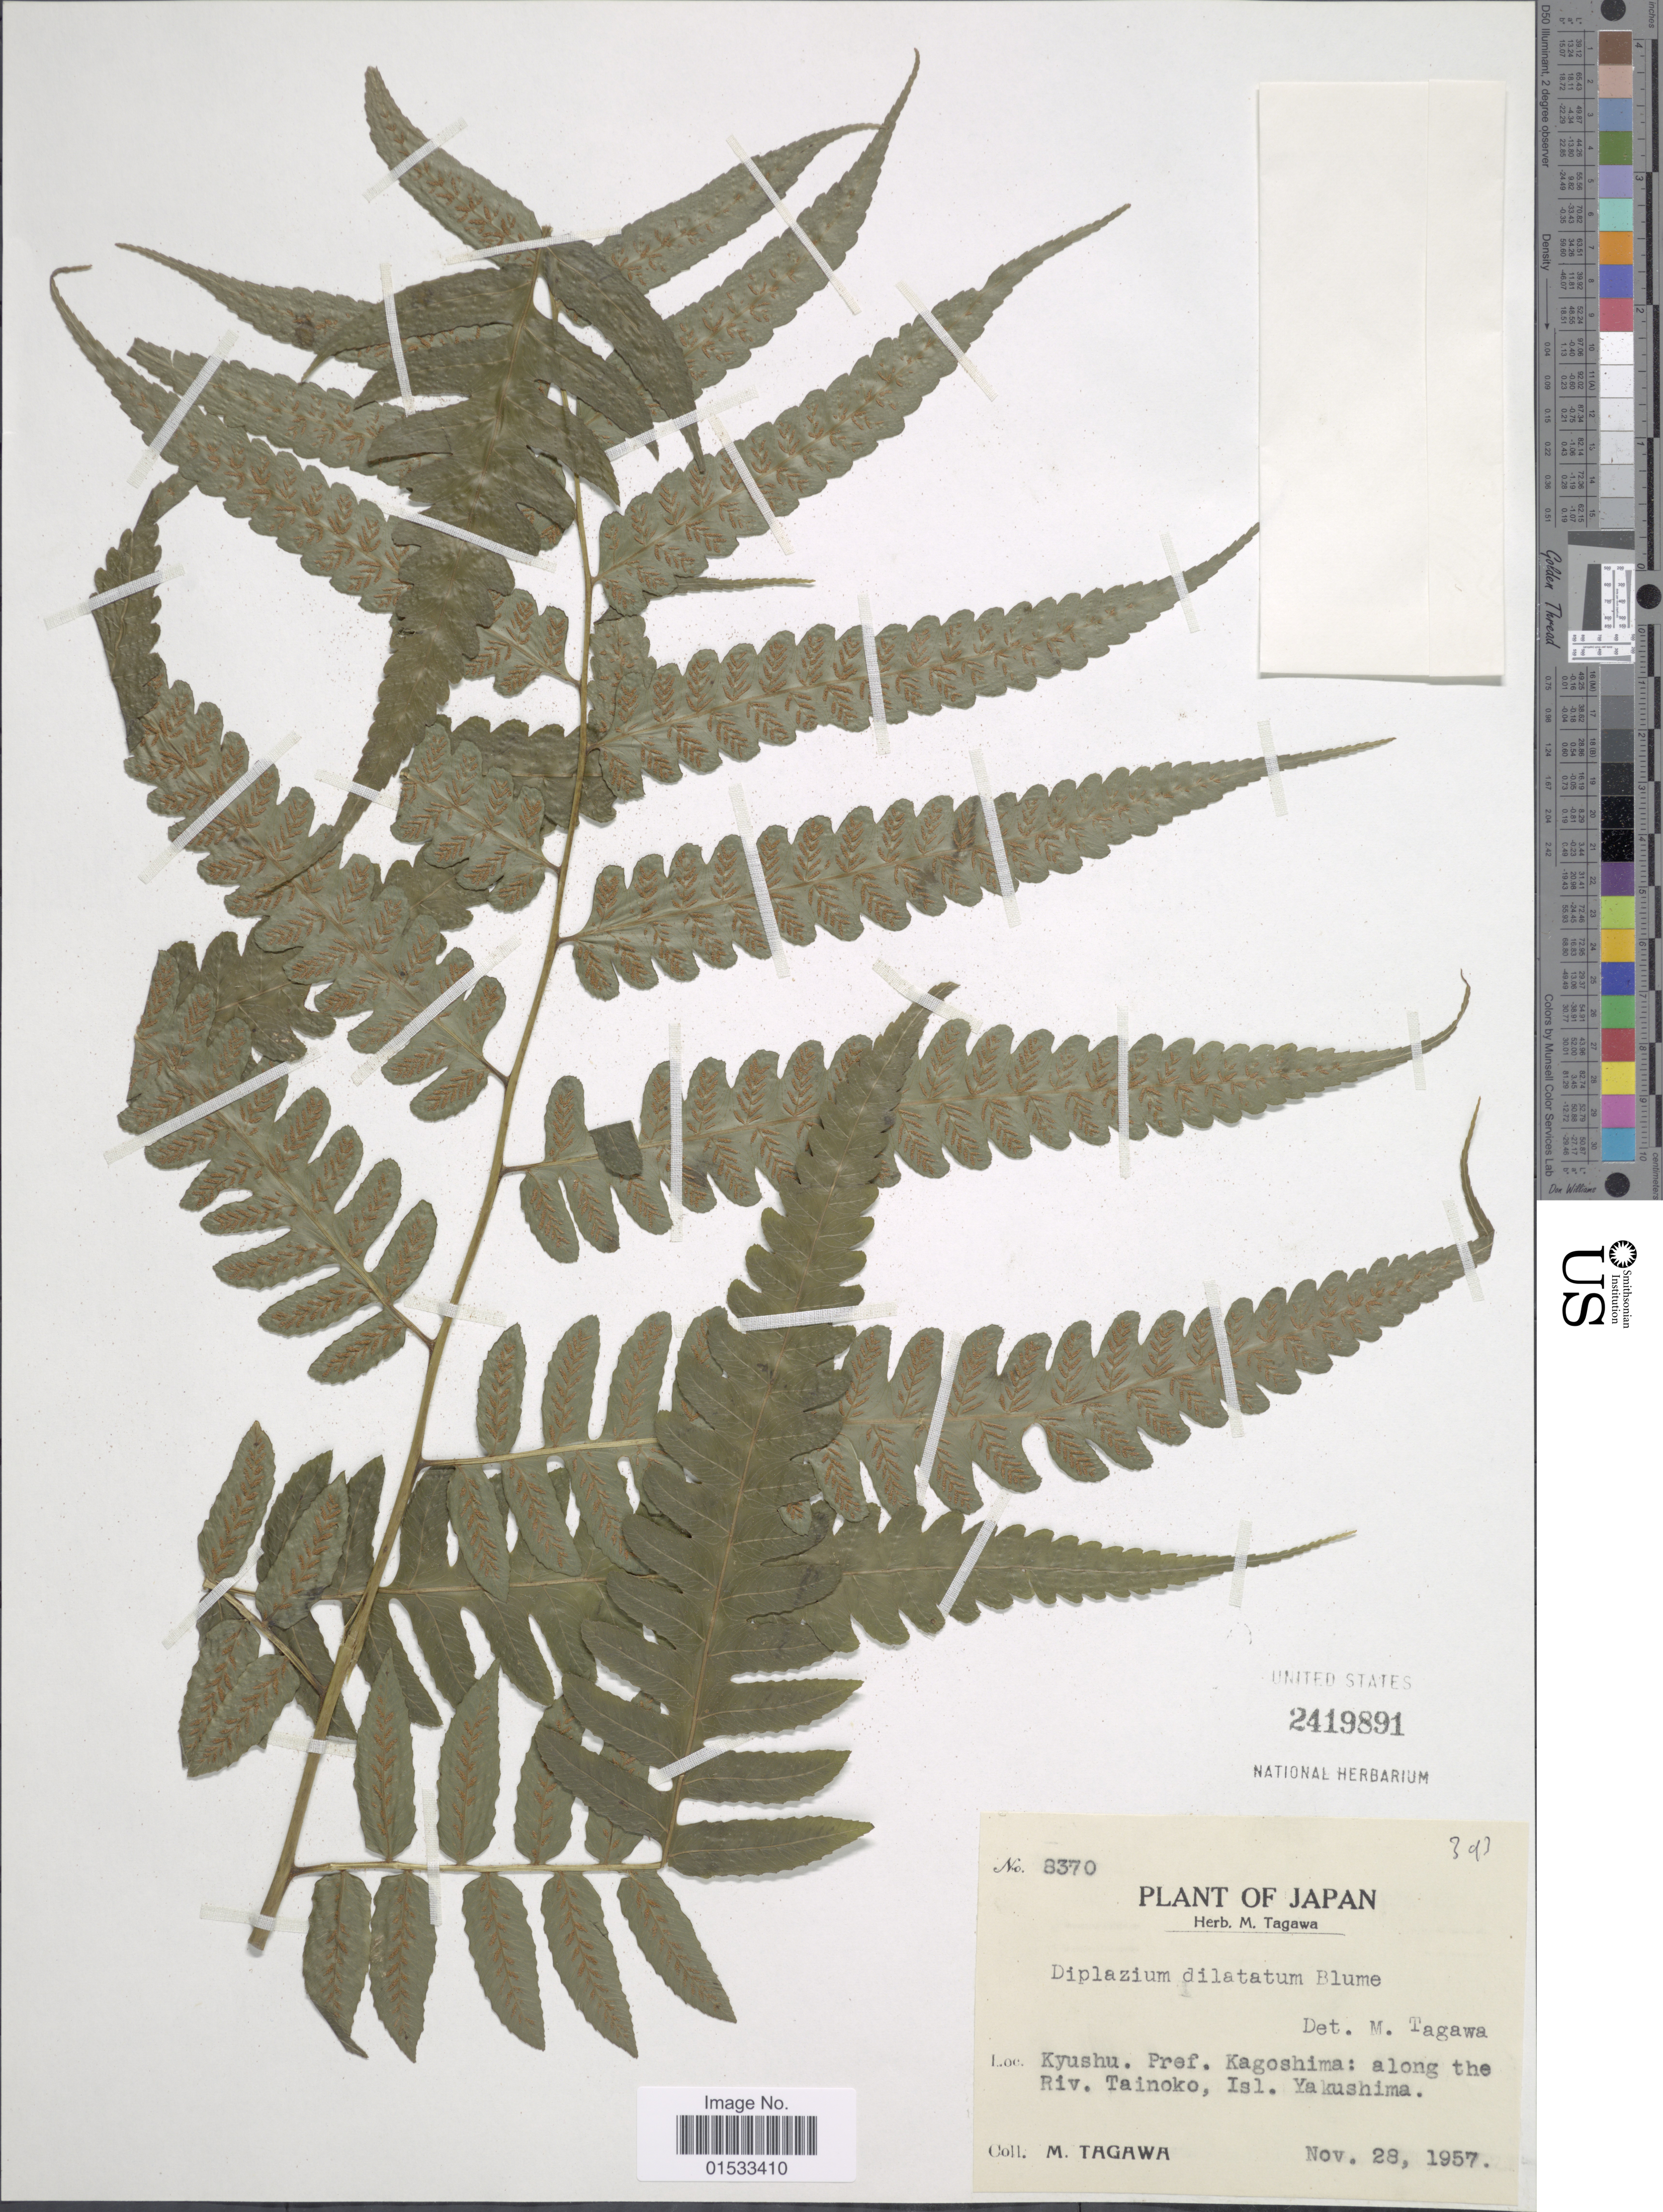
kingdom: Plantae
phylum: Tracheophyta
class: Polypodiopsida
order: Polypodiales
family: Athyriaceae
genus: Diplazium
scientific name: Diplazium dilatatum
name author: Blume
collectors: M. Tagawa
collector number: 8370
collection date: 1957-11-28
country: Japan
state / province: Kagosima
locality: Kyushu, Kagoshima: along the Riv. Tainoko, Isl. Yakushima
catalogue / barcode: US 2419891